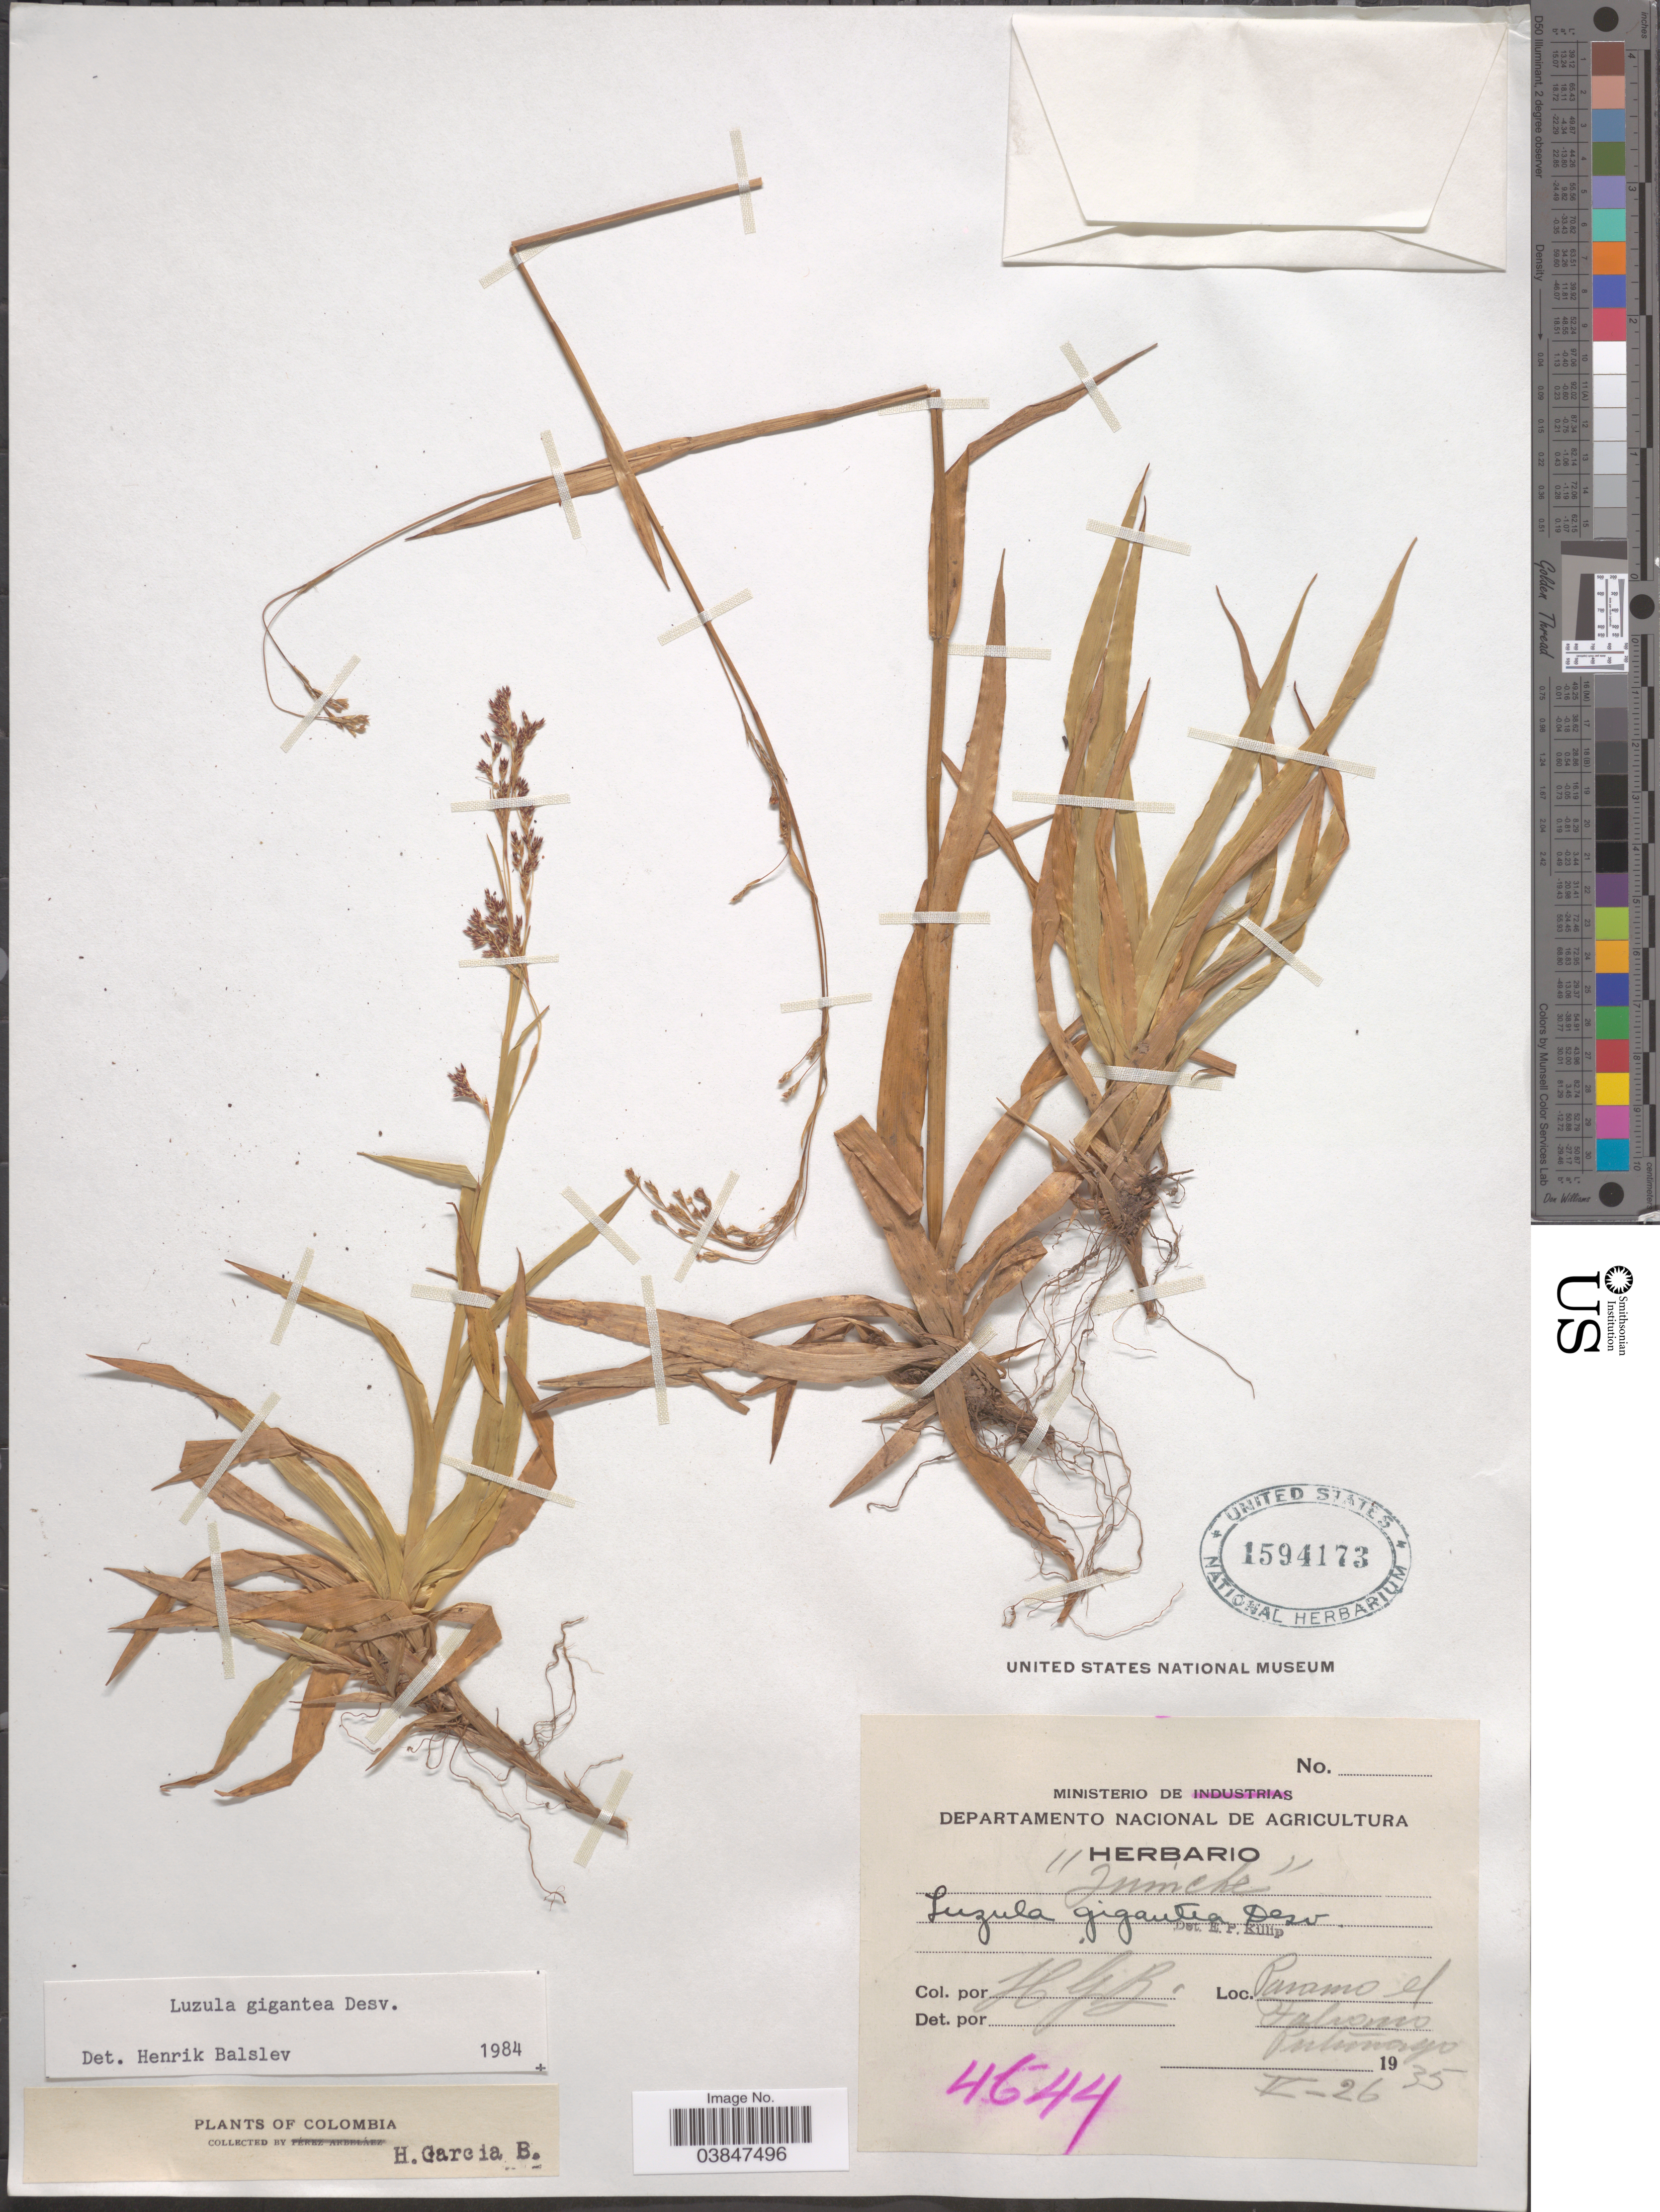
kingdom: Plantae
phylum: Tracheophyta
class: Liliopsida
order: Poales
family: Juncaceae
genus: Luzula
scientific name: Luzula gigantea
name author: Desv.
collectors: H. García B.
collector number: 4644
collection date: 1935-05-26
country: Colombia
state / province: Putumayo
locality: Paramo el Tabano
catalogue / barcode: US 1594173